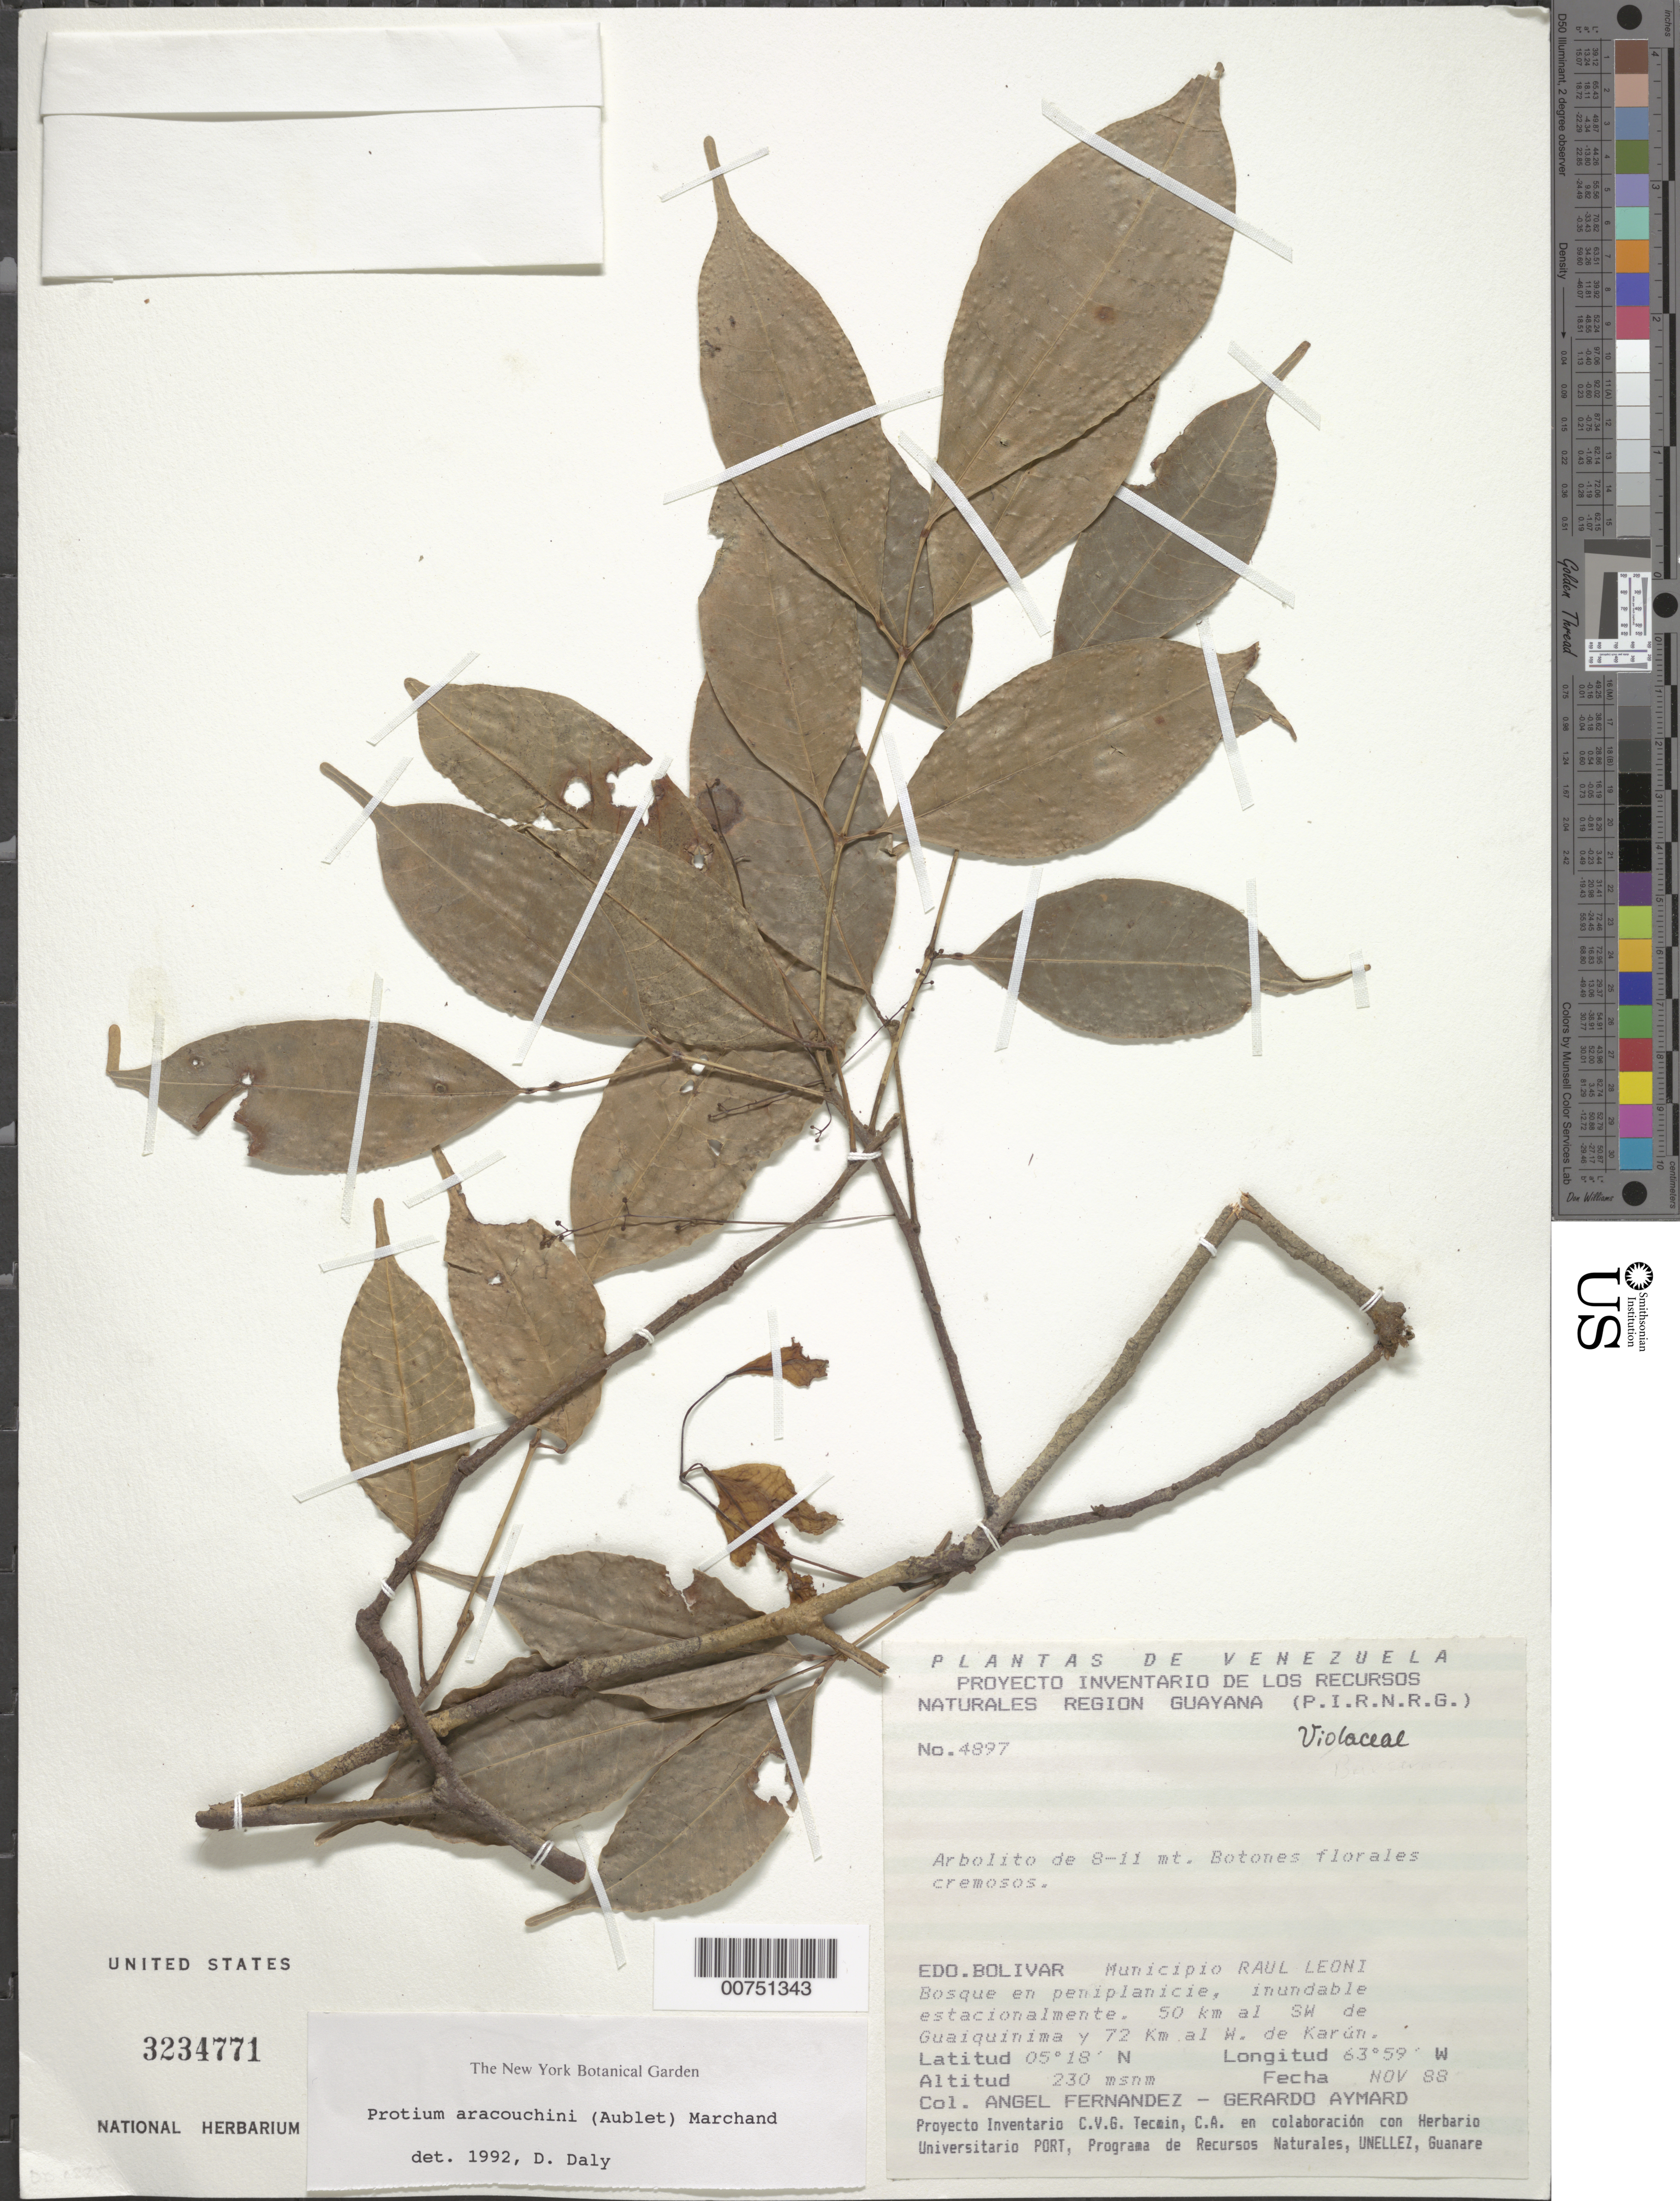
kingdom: Plantae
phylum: Tracheophyta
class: Magnoliopsida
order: Sapindales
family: Burseraceae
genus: Protium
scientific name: Protium aracouchini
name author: (Aubl.) Marchand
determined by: Daly, D. C.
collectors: A. Fernández & G. A. Aymard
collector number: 4897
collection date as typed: Nov-88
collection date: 1988-11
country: Venezuela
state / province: Bolívar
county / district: Angostura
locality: Mun. Raúl Leoni [=Angostura], 50 km al SW de Guaiquinima y 72 km al W de Karún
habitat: High plateau forest; seasonally inundated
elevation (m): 230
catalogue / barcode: US 3234771